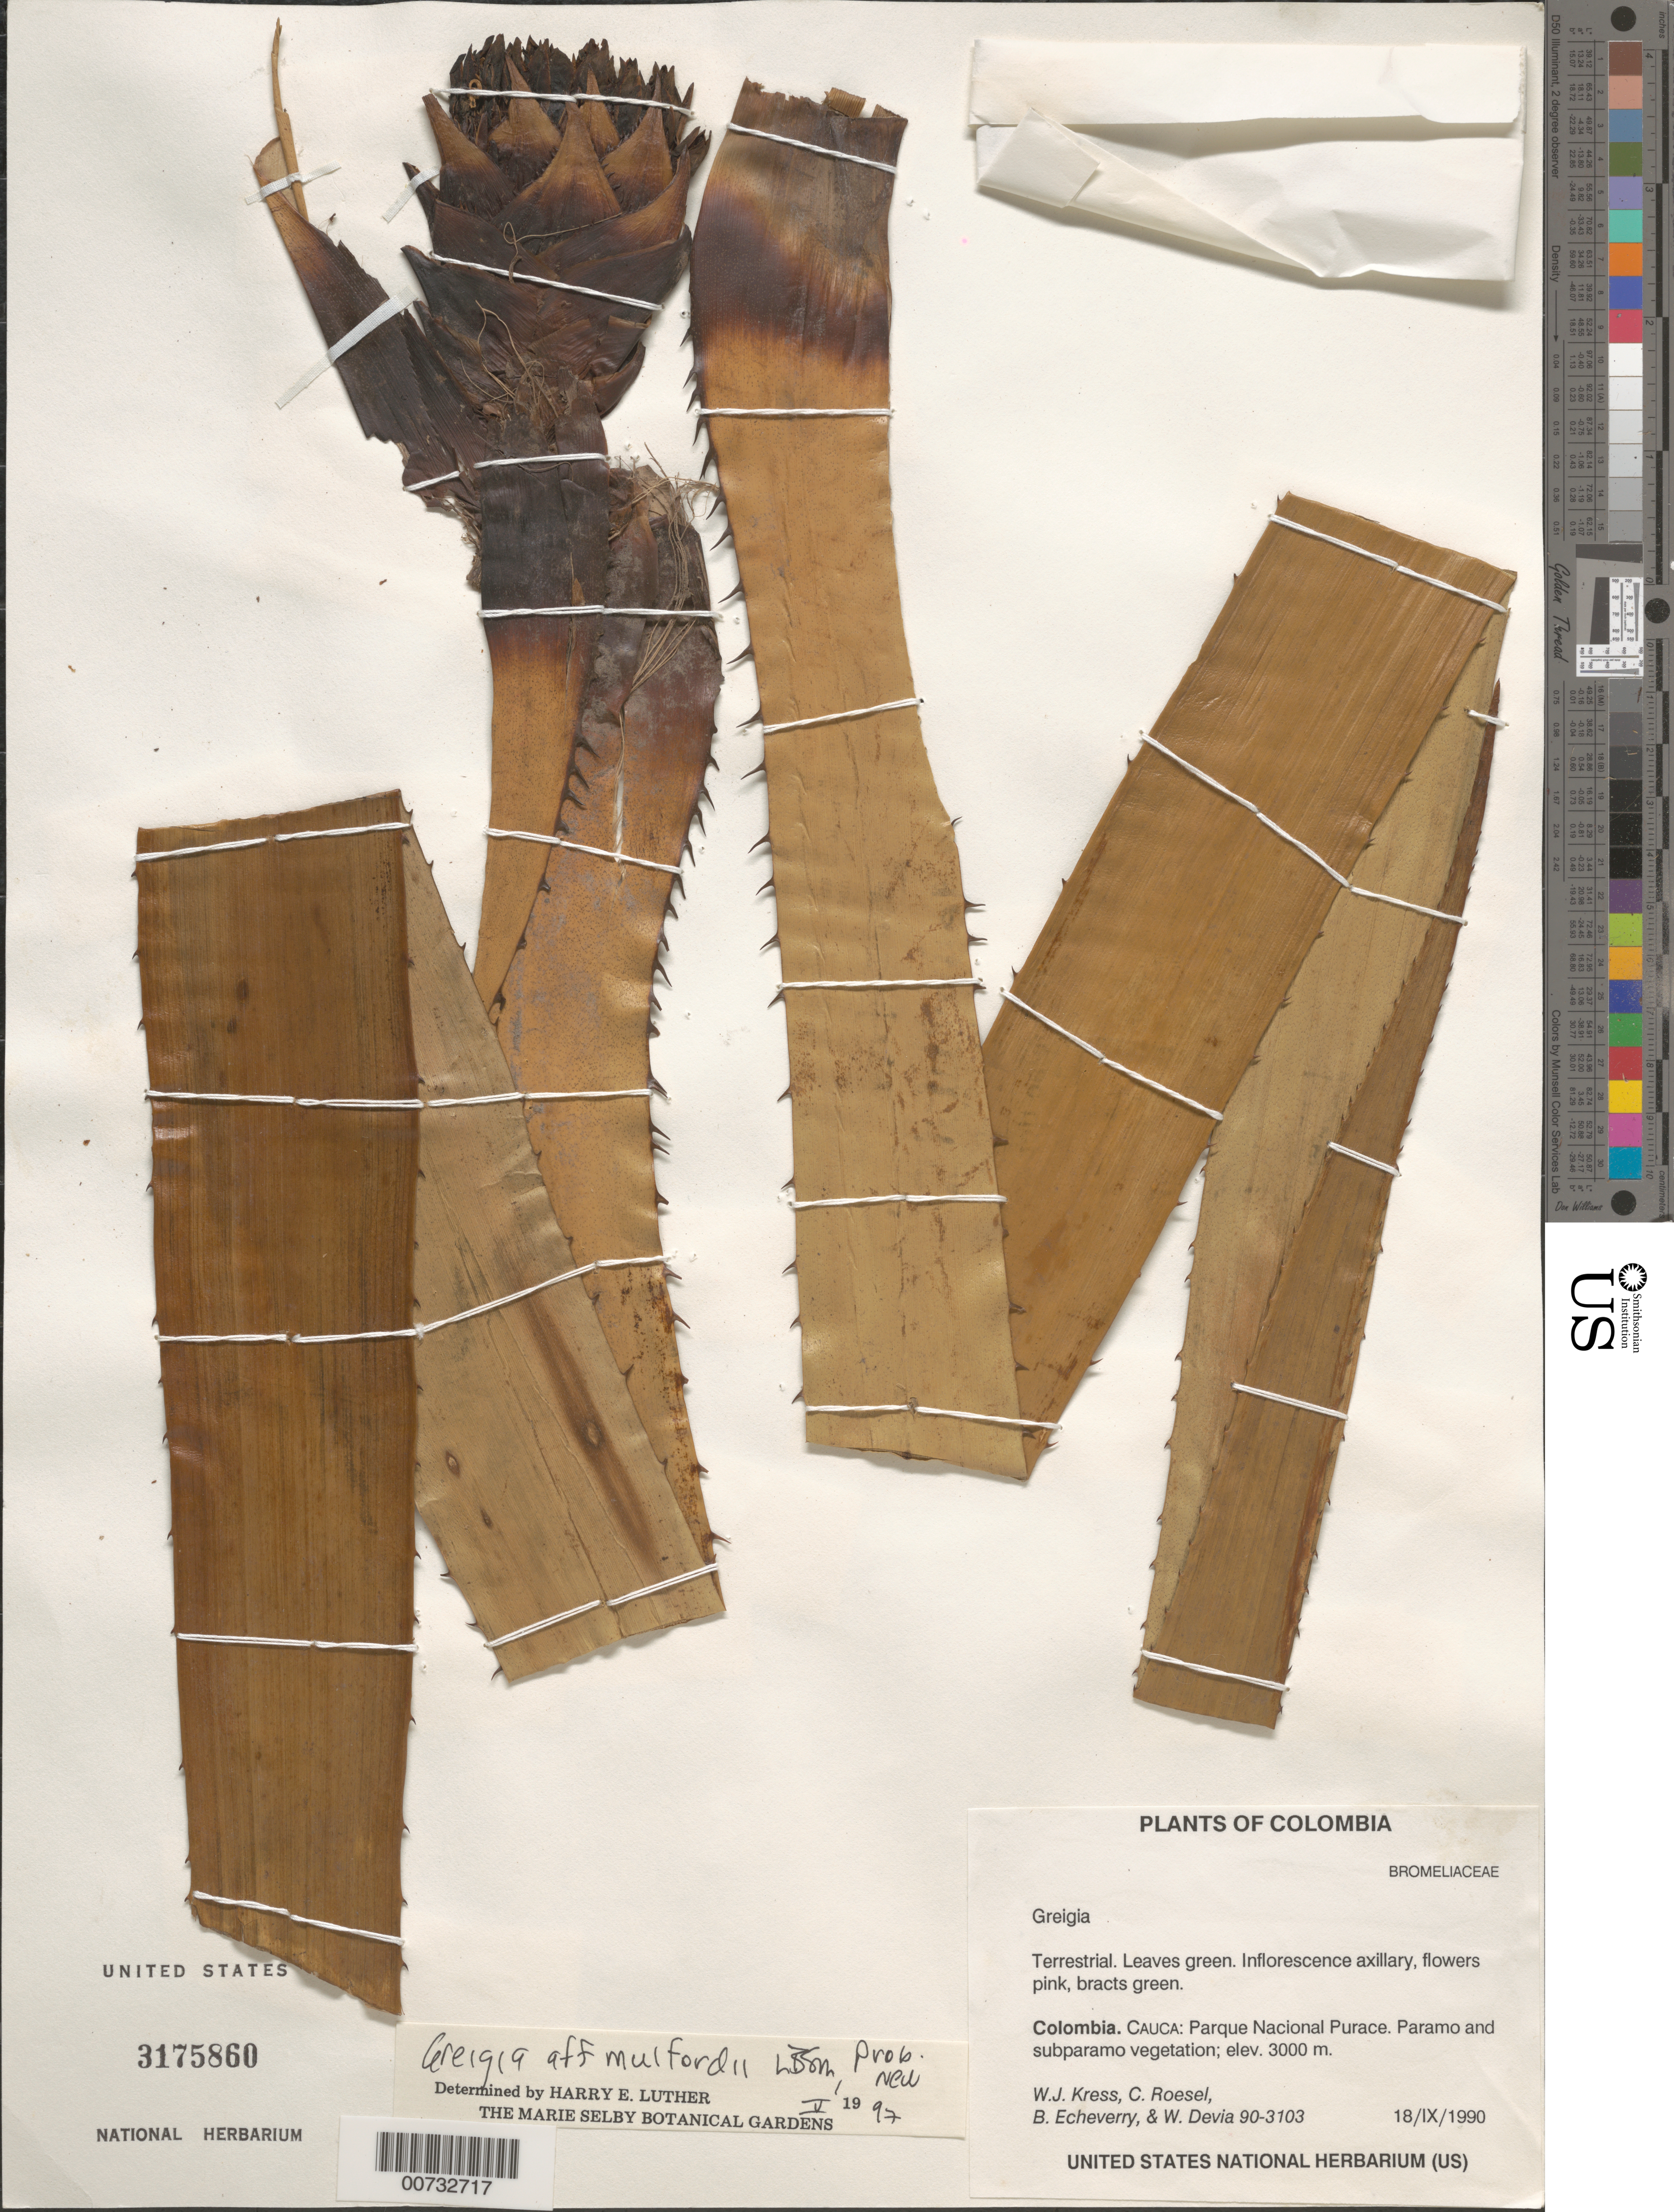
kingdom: Plantae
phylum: Tracheophyta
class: Liliopsida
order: Poales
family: Bromeliaceae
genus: Greigia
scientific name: Greigia mulfordii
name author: L.B. Sm.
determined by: Luther, Hans E.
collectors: W. J. Kress, C. S. Roesel, B. Echeverry & W. Devia A.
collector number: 90-3103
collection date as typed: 18 Sep 1990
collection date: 1990-09-18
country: Colombia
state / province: Cauca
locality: Parque Nacional Purace. Paramo and subparamo vegetation.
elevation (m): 3000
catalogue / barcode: US 3175860